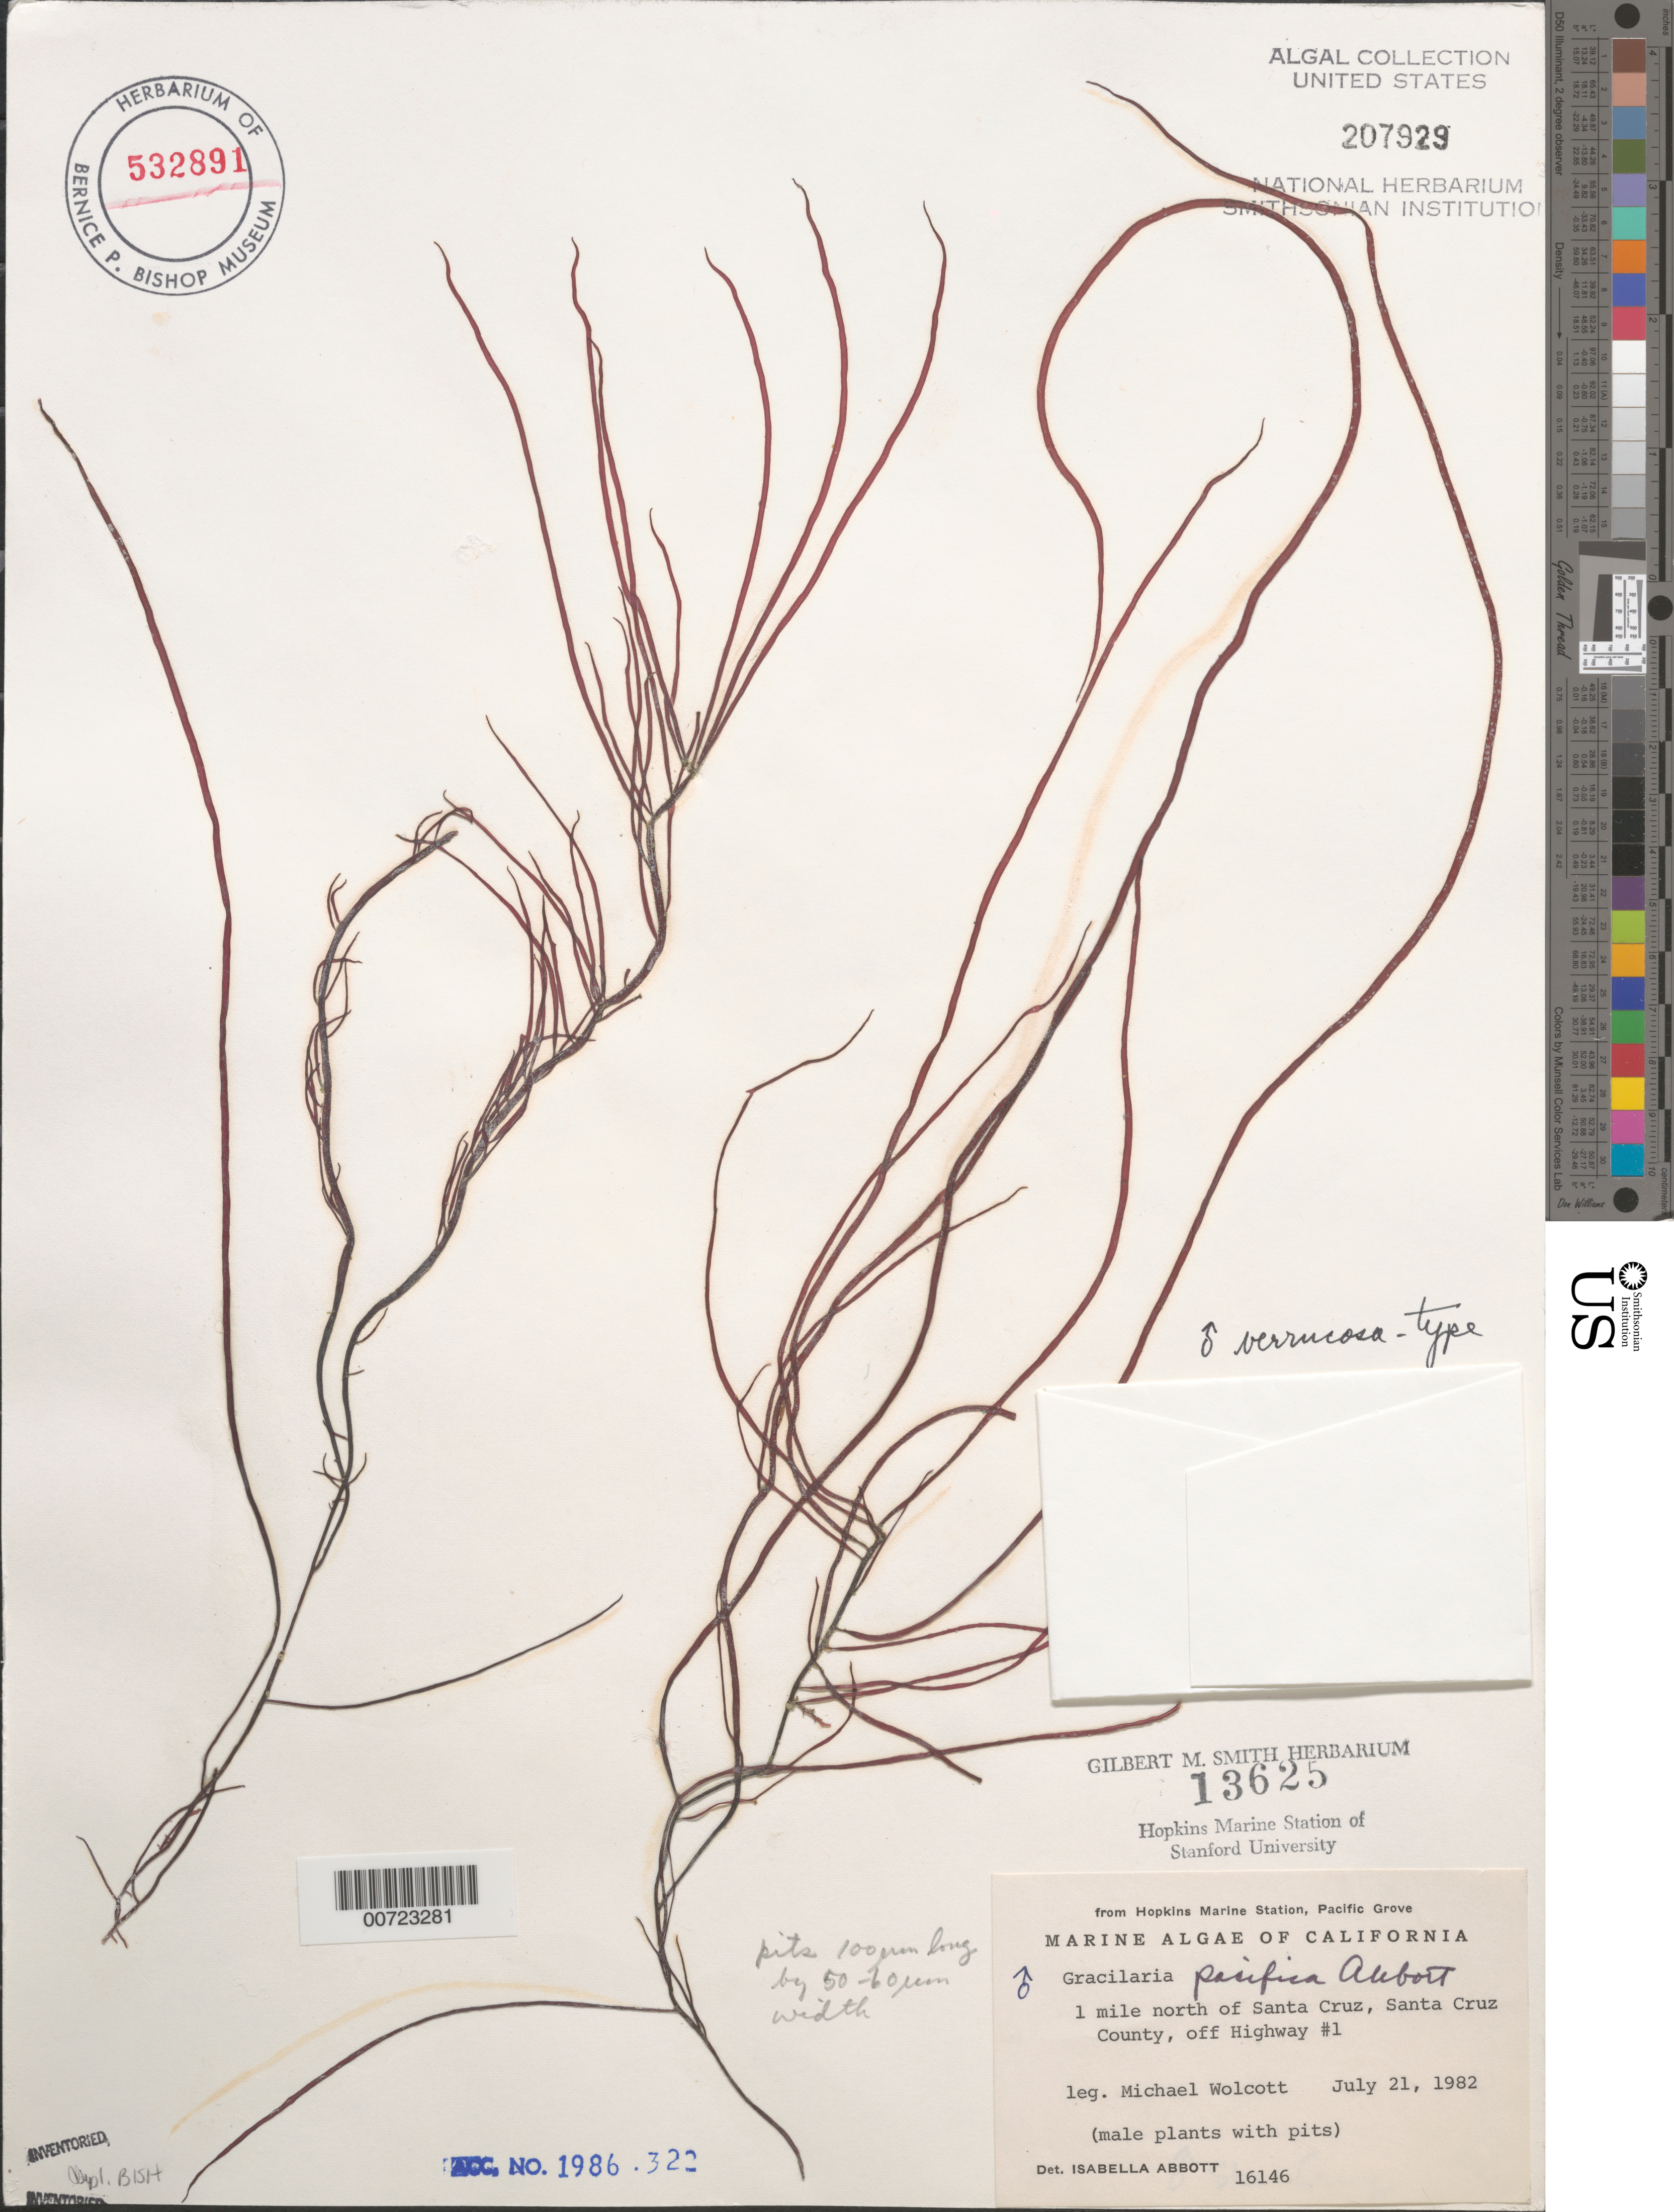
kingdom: Plantae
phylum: Rhodophyta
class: Florideophyceae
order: Gracilariales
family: Gracilariaceae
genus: Gracilaria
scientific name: Gracilaria pacifica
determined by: Abbott, Isabella A.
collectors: M. Wolcott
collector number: IAA 16146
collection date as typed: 21 Jul 1982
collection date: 1982-07-21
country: United States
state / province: California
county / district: Santa Cruz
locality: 1 mile north of Santa Cruz, off Highway 1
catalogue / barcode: US 207929